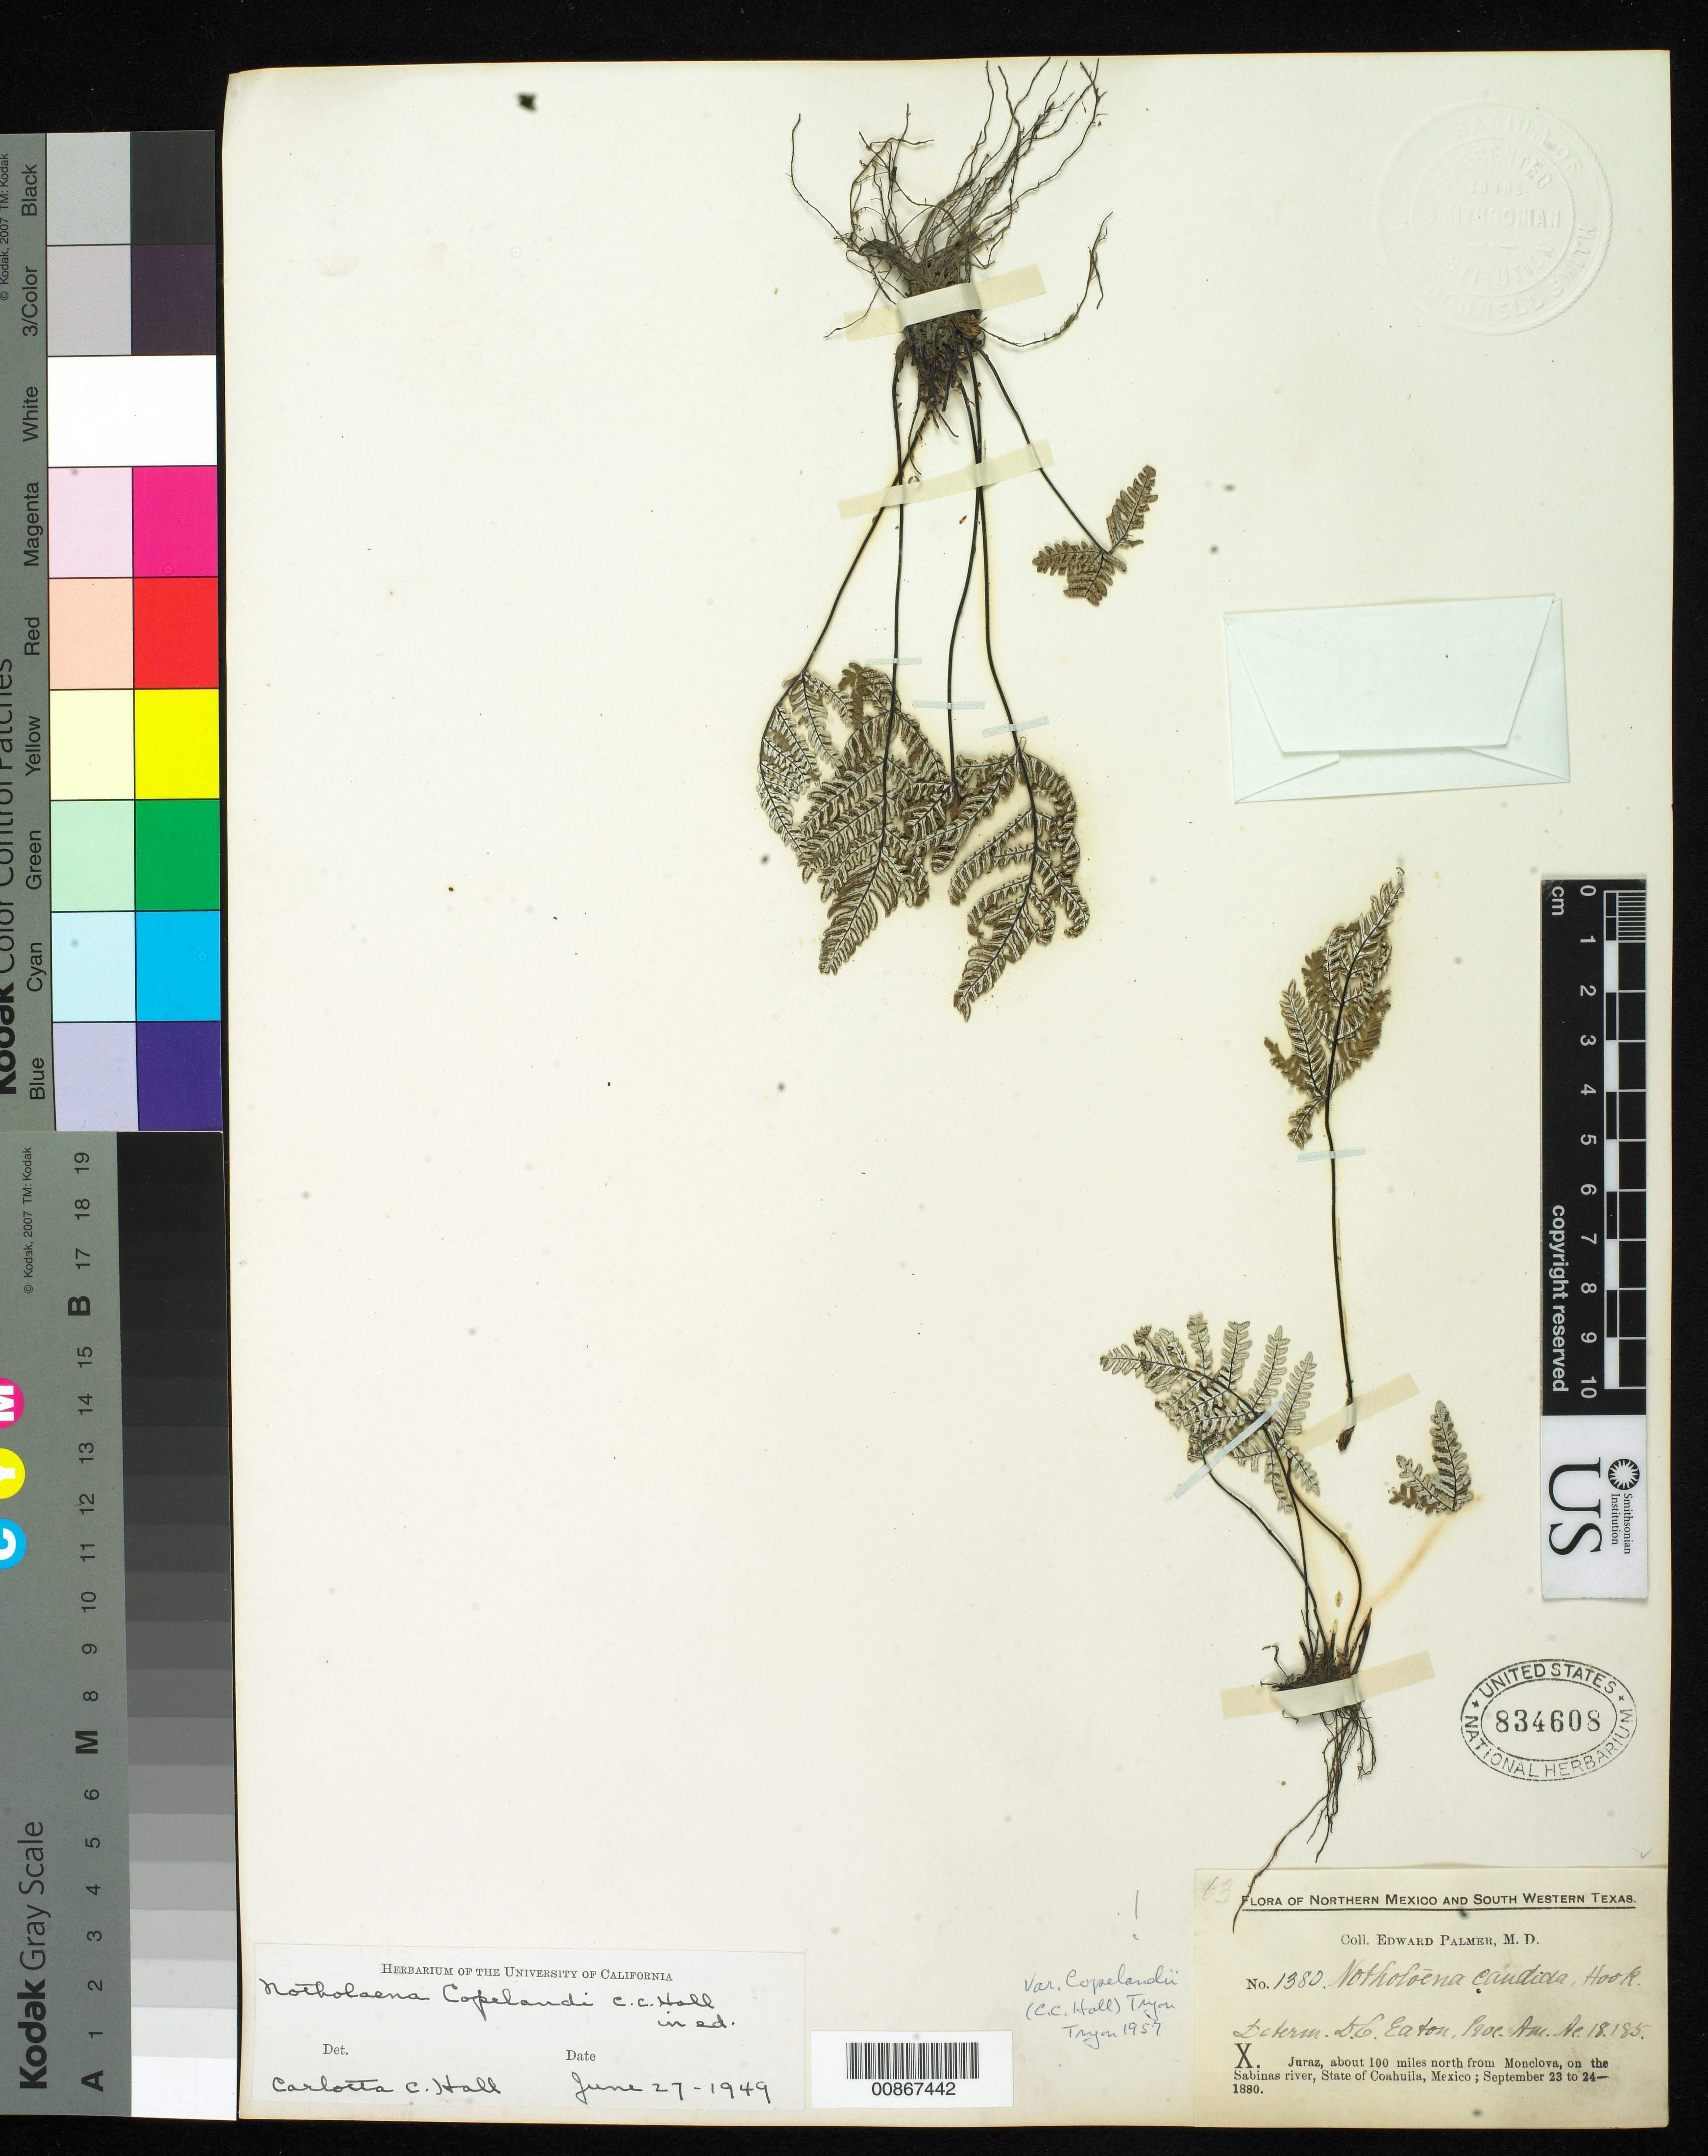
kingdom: Plantae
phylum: Tracheophyta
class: Polypodiopsida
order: Polypodiales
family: Pteridaceae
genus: Notholaena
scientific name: Notholaena candida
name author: (M. Martens) Hook.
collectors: E. Palmer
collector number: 1380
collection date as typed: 23 Sep 1880 to 24 Sep 1880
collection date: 1880-09-23/1880-09-24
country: Mexico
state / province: Coahuila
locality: X. Juraz, about 100 miles north from Monclova, on the Sabinas river, Coahuila.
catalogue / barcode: US 834608